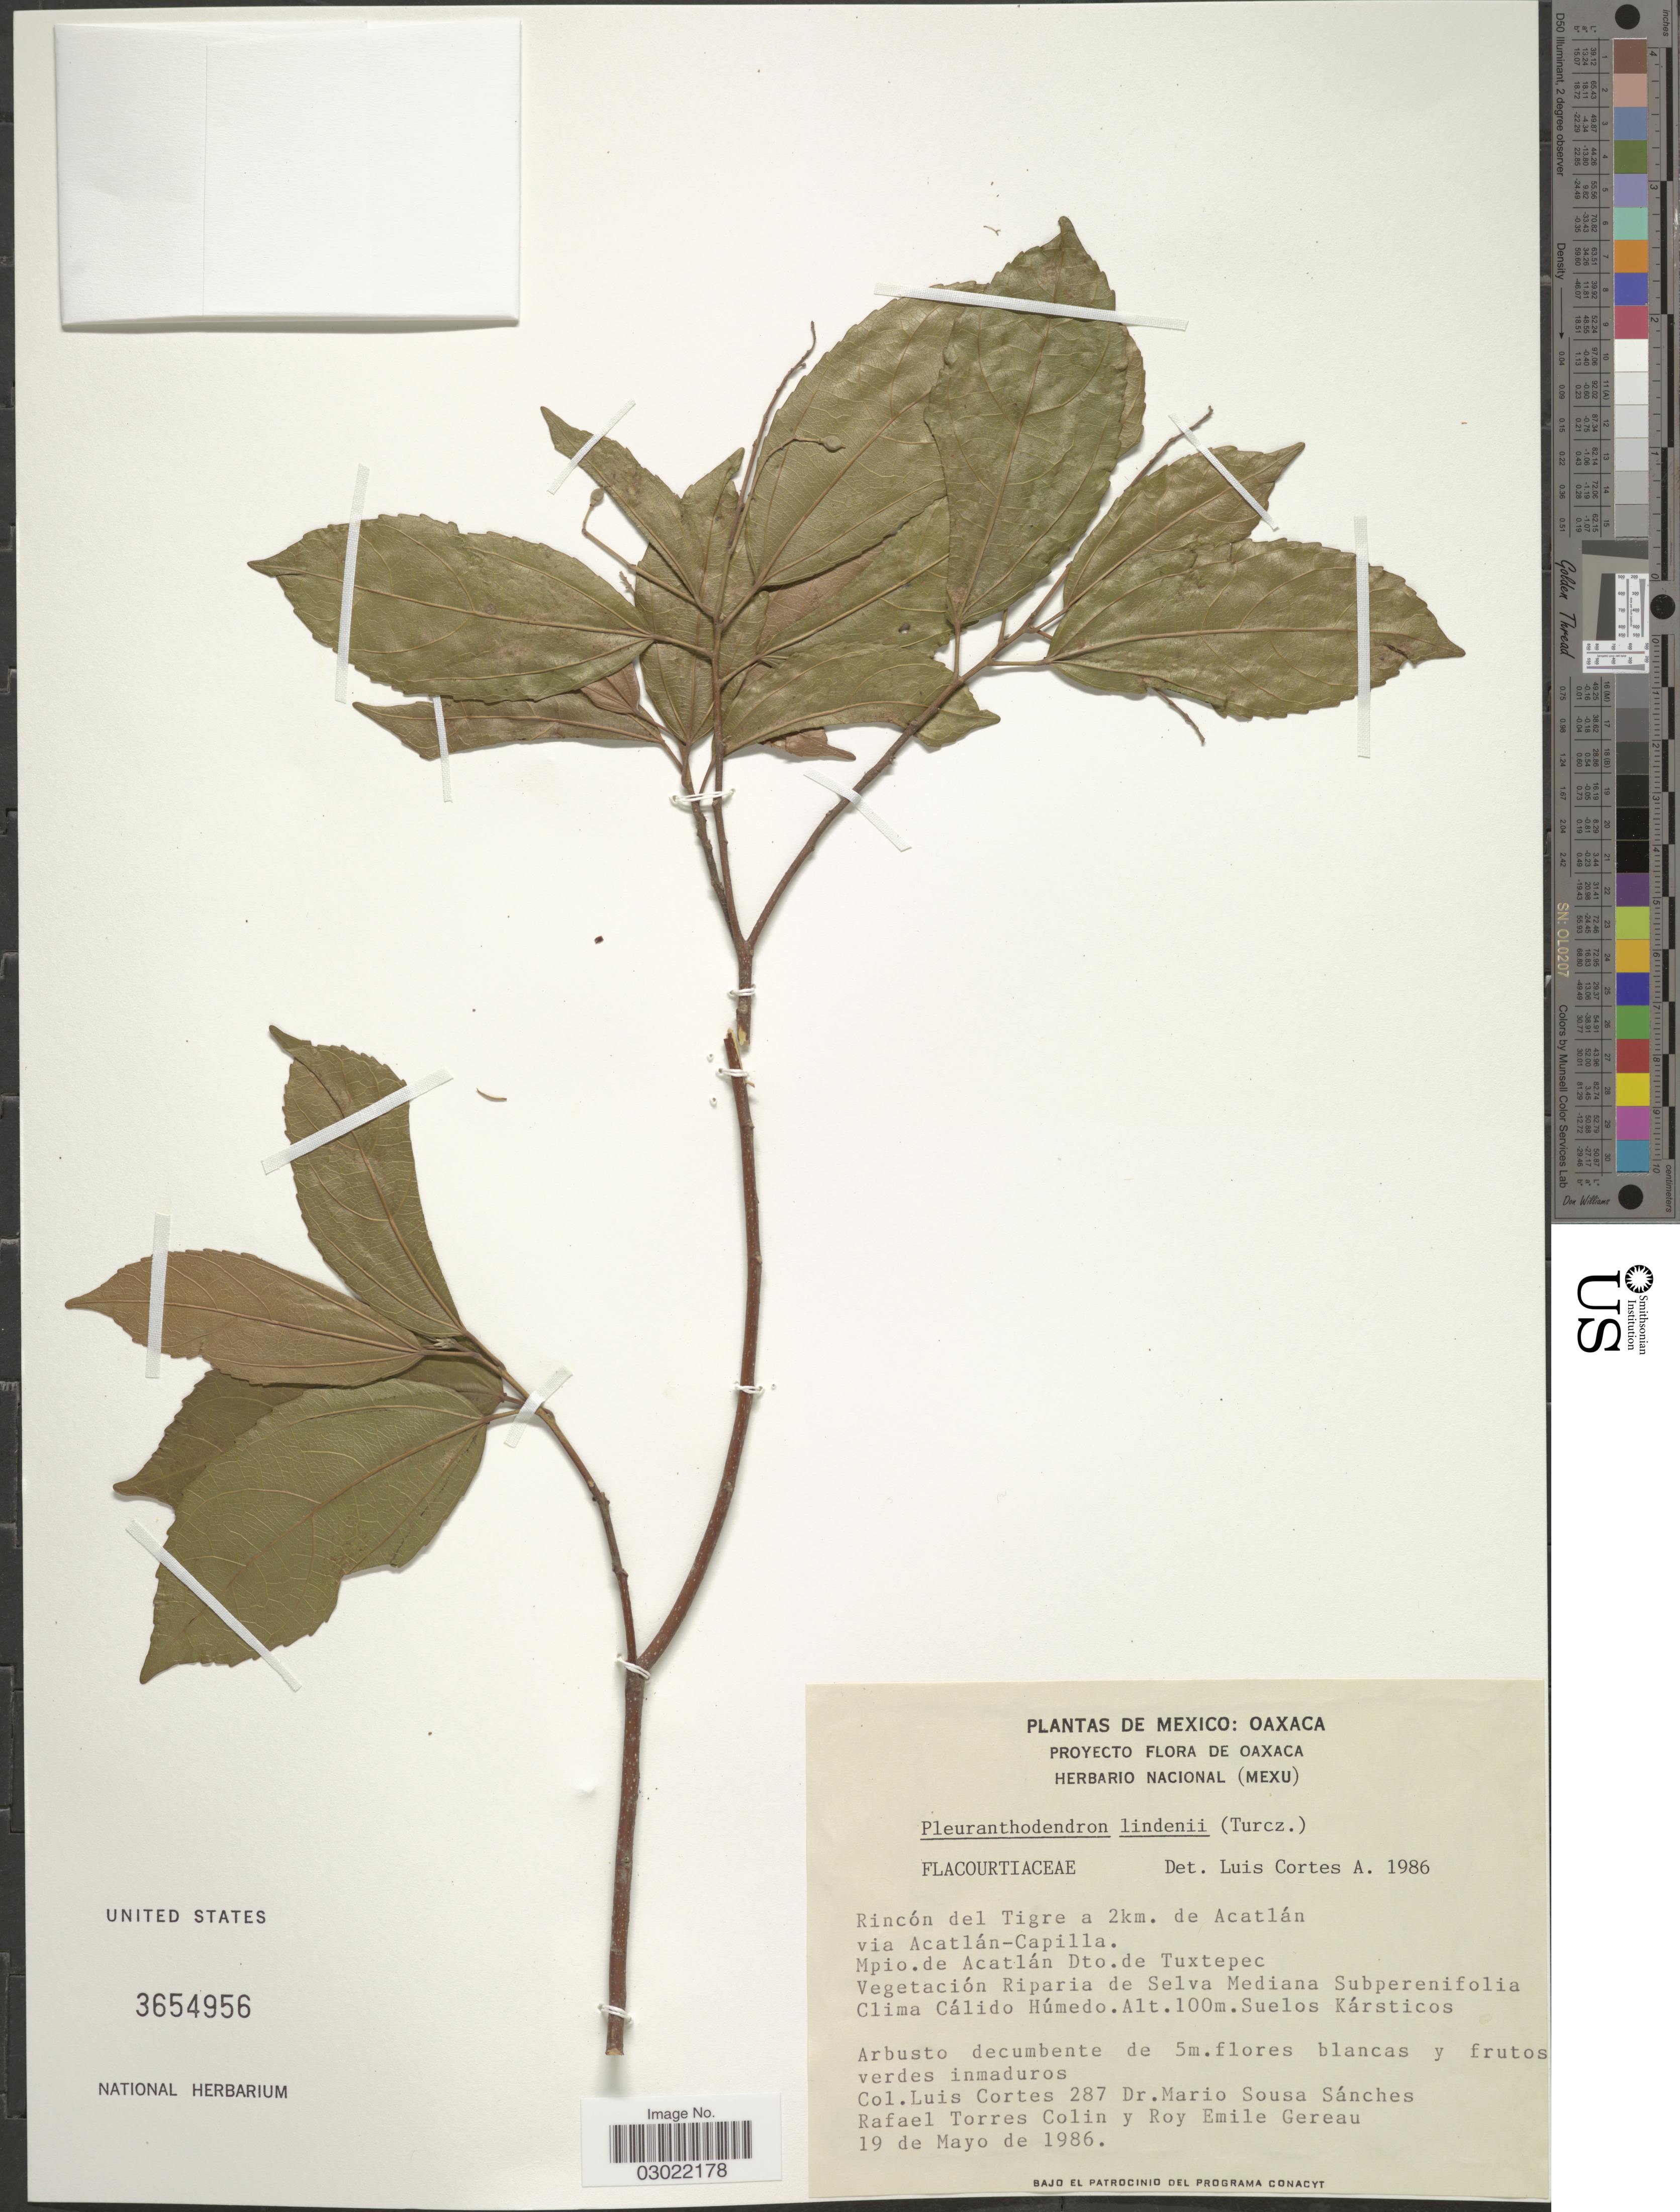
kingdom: Plantae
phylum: Tracheophyta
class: Magnoliopsida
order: Malpighiales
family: Salicaceae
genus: Pleuranthodendron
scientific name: Pleuranthodendron lindenii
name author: (Turcz.) Sleumer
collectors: L. Cortes, M. Sousa S., R. Torres C. & R. E. Gereau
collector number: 287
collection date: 1986-05-19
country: Mexico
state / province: Oaxaca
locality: Rincón del Tigre a 2km. de Acatlán via Acatlán-Capilla. Mpio. de Acatlán Dto. de Tuxtepec. Vegetación Riparia de Selva Mediana Subperenifolia.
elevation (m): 100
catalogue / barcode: US 3654956